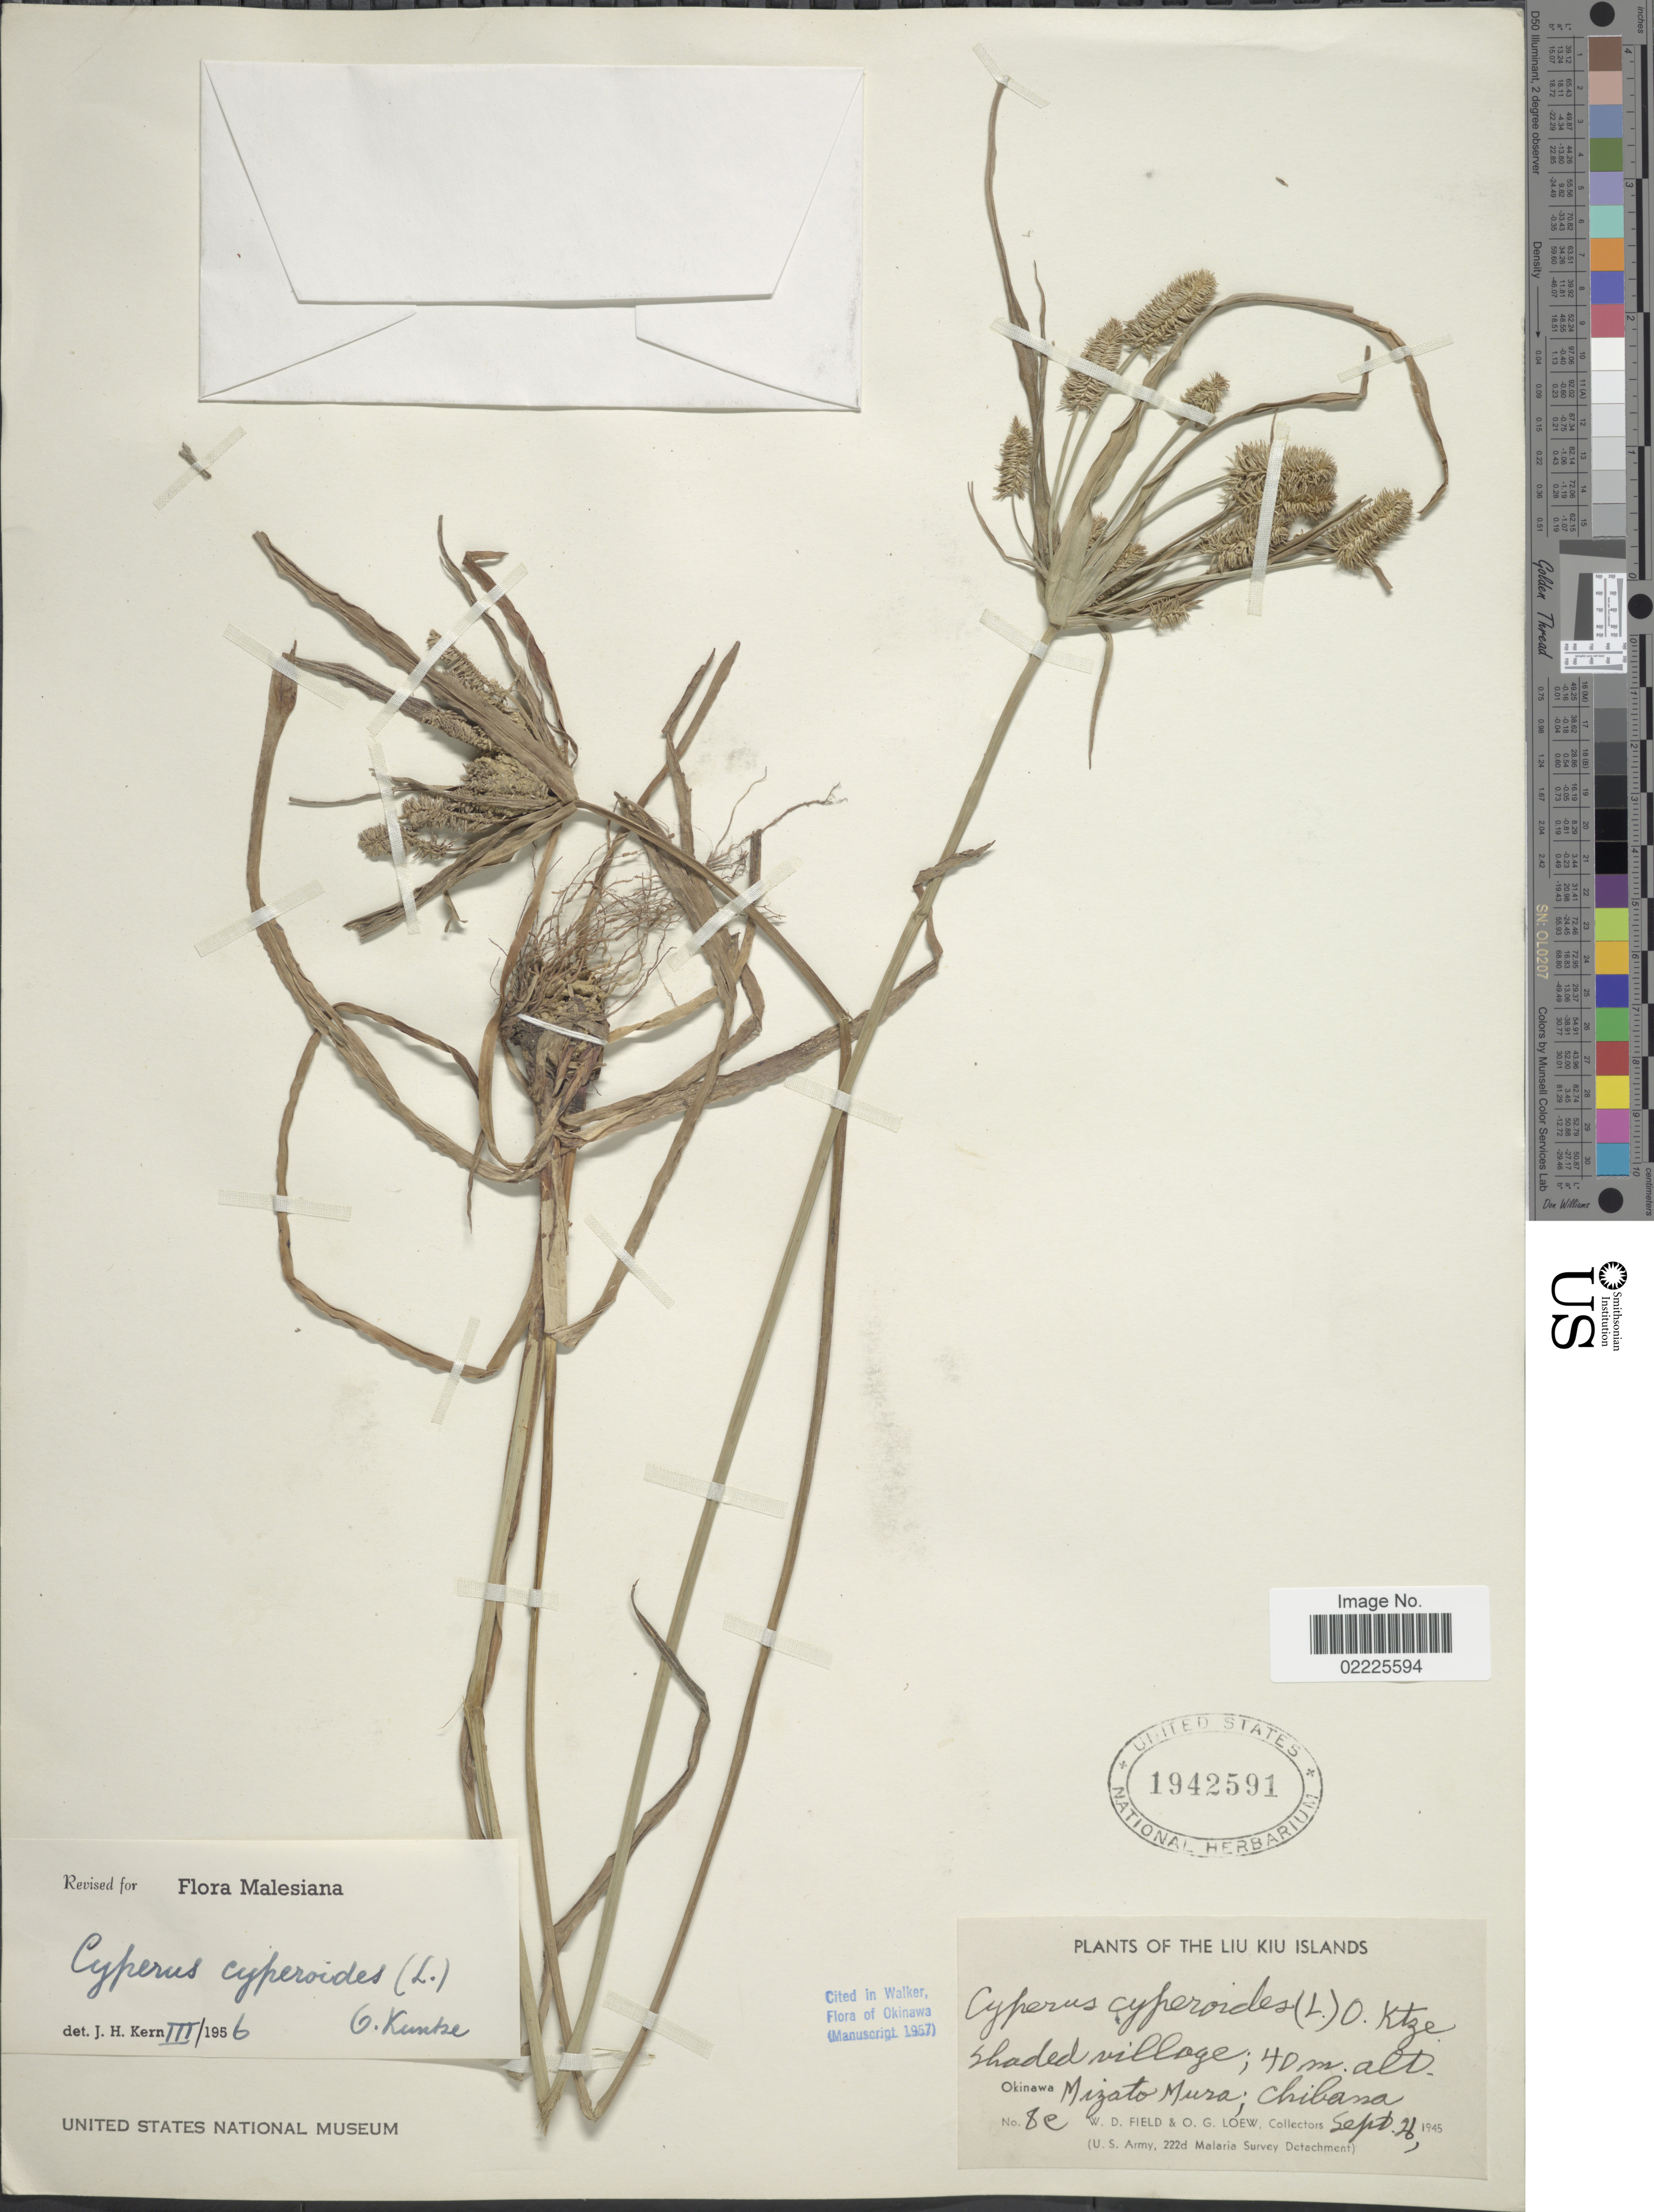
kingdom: Plantae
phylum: Tracheophyta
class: Liliopsida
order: Poales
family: Cyperaceae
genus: Cyperus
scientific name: Cyperus cyperoides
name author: (L.) Kuntze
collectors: W. D. Field & O. G. Loew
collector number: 8c*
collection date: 1945-09-04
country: Japan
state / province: Okinawa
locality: The Liu Kiu Islands, shaded in village, Okinawa Mizato Mura; chibana.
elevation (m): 40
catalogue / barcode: US 1942591